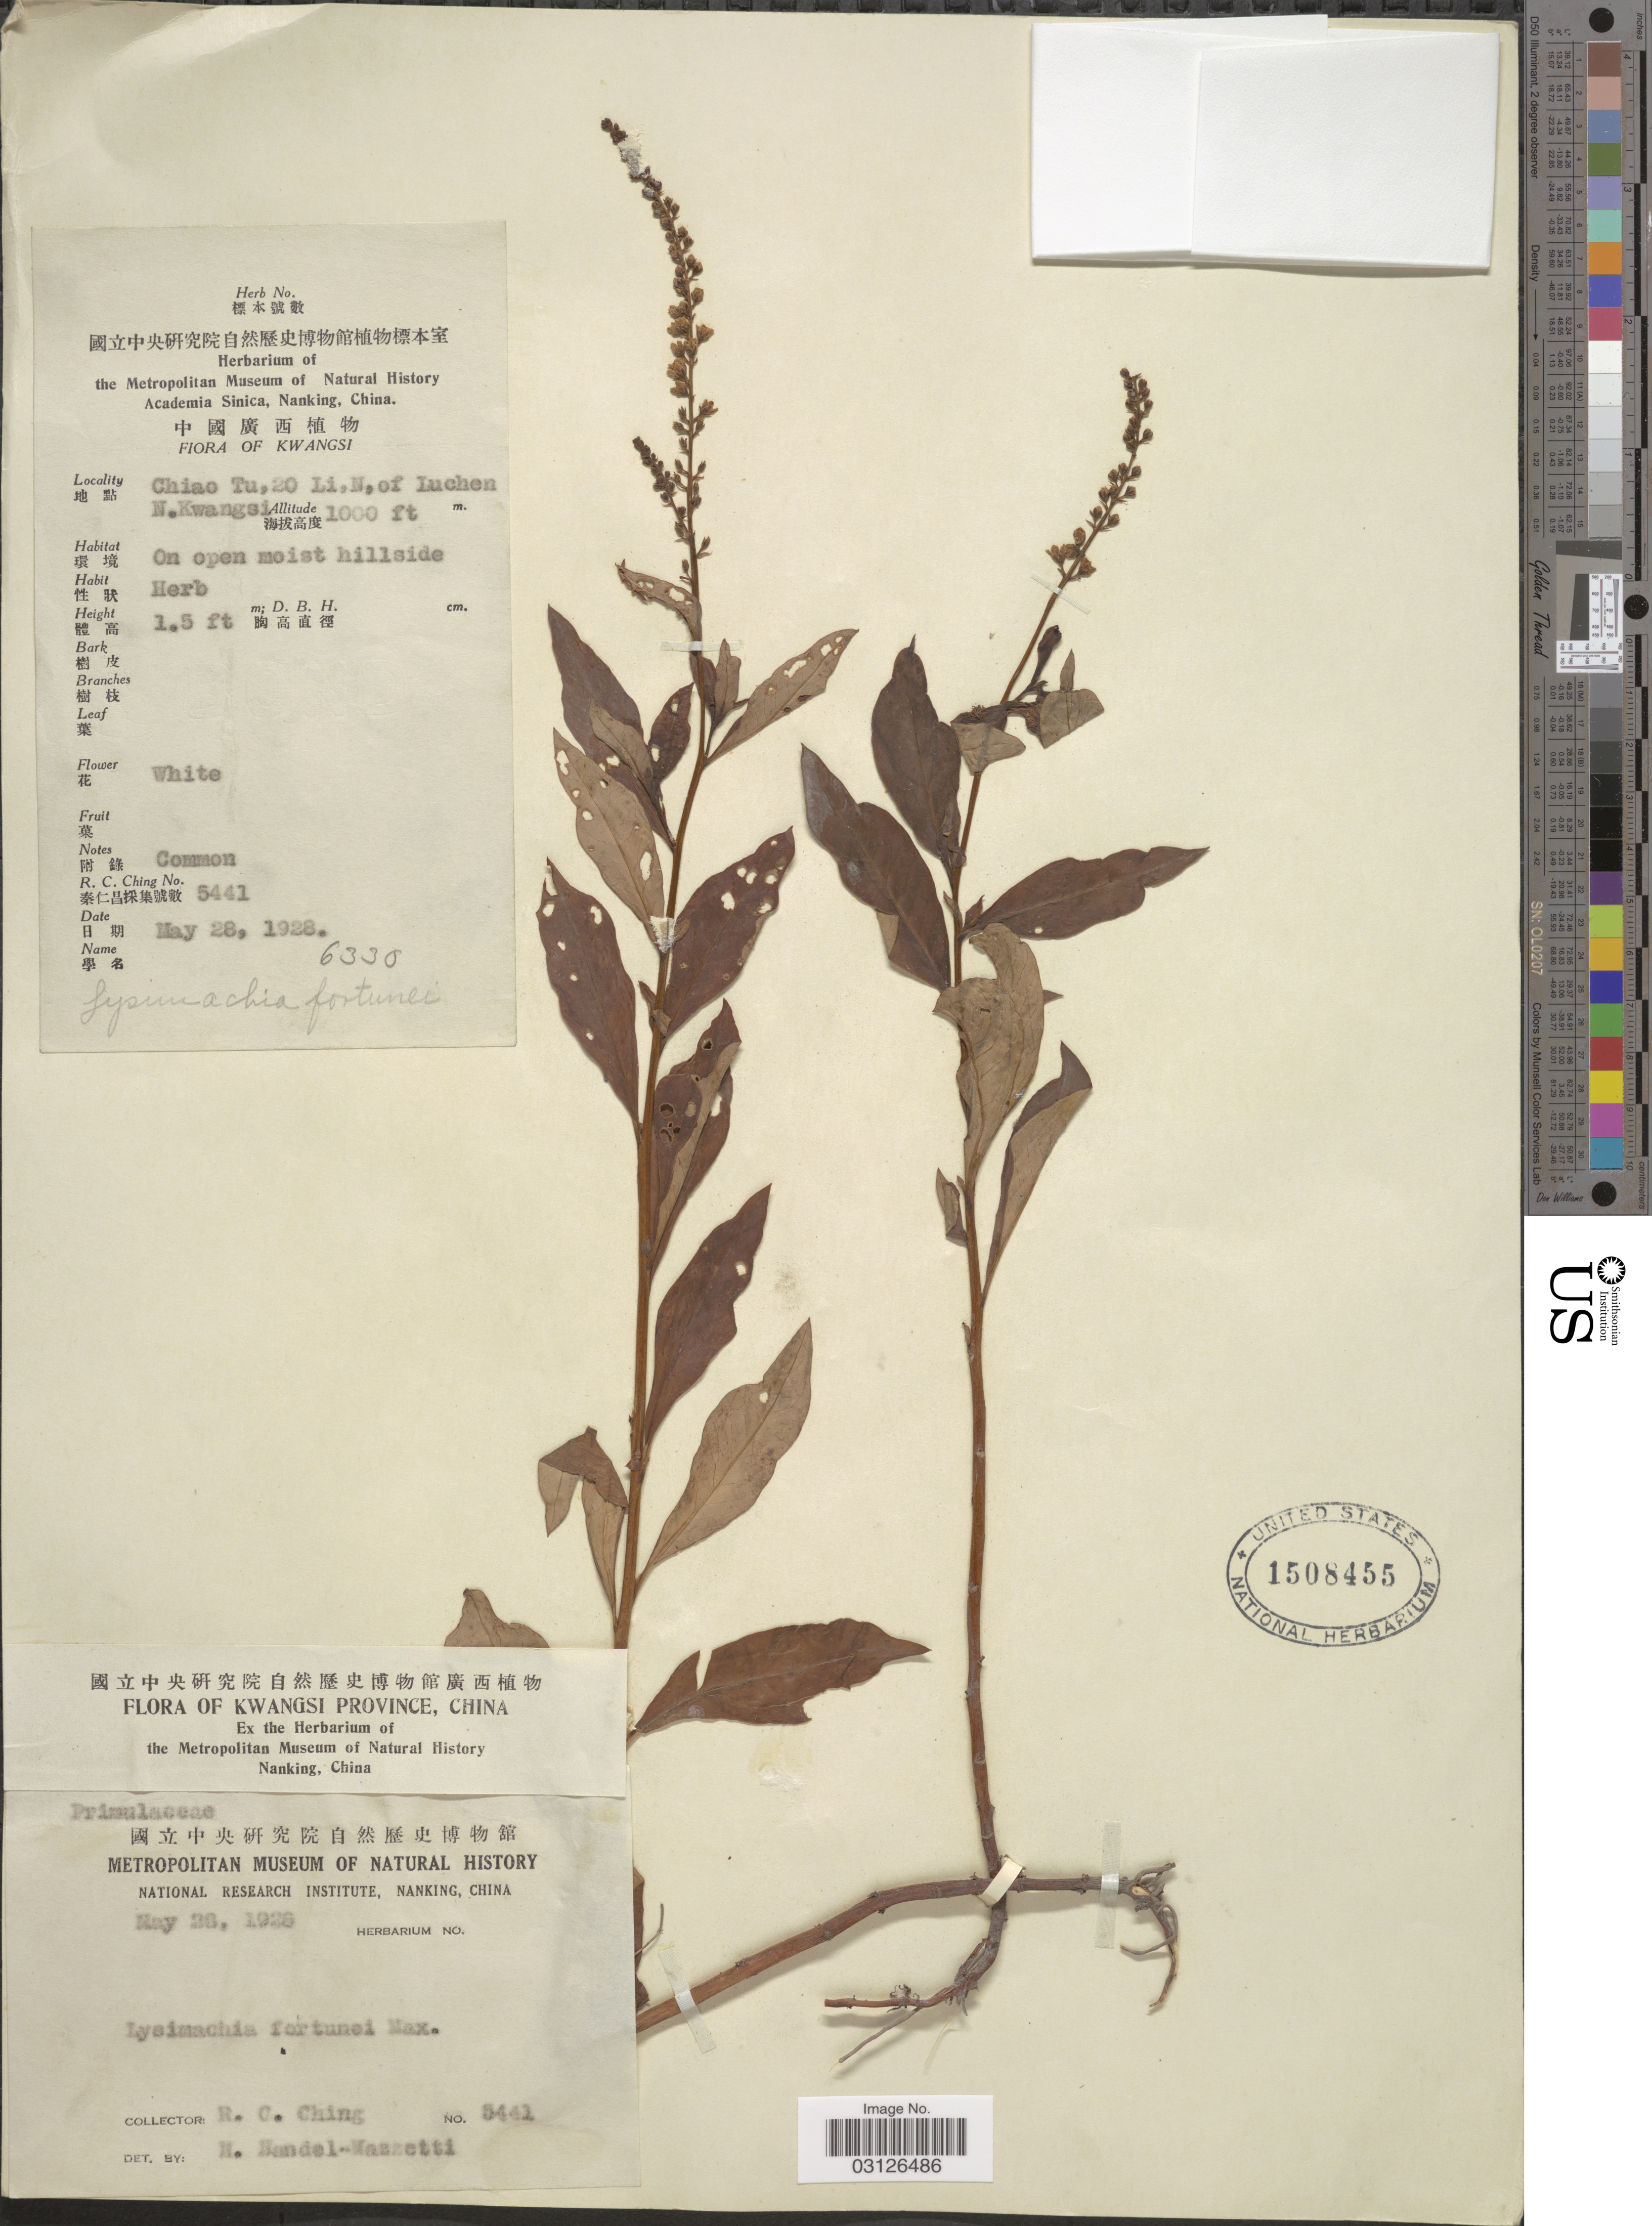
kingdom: Plantae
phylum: Tracheophyta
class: Magnoliopsida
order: Ericales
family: Primulaceae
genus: Lysimachia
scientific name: Lysimachia fortunei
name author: Maxim.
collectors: R. C. Ching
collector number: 5441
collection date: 1928-05-28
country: China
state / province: Guangxi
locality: Kwangsi. Chiao Tu, 20 Li. N, of Luchen N. Kwangsi.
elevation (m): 305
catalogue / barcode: US 1508455